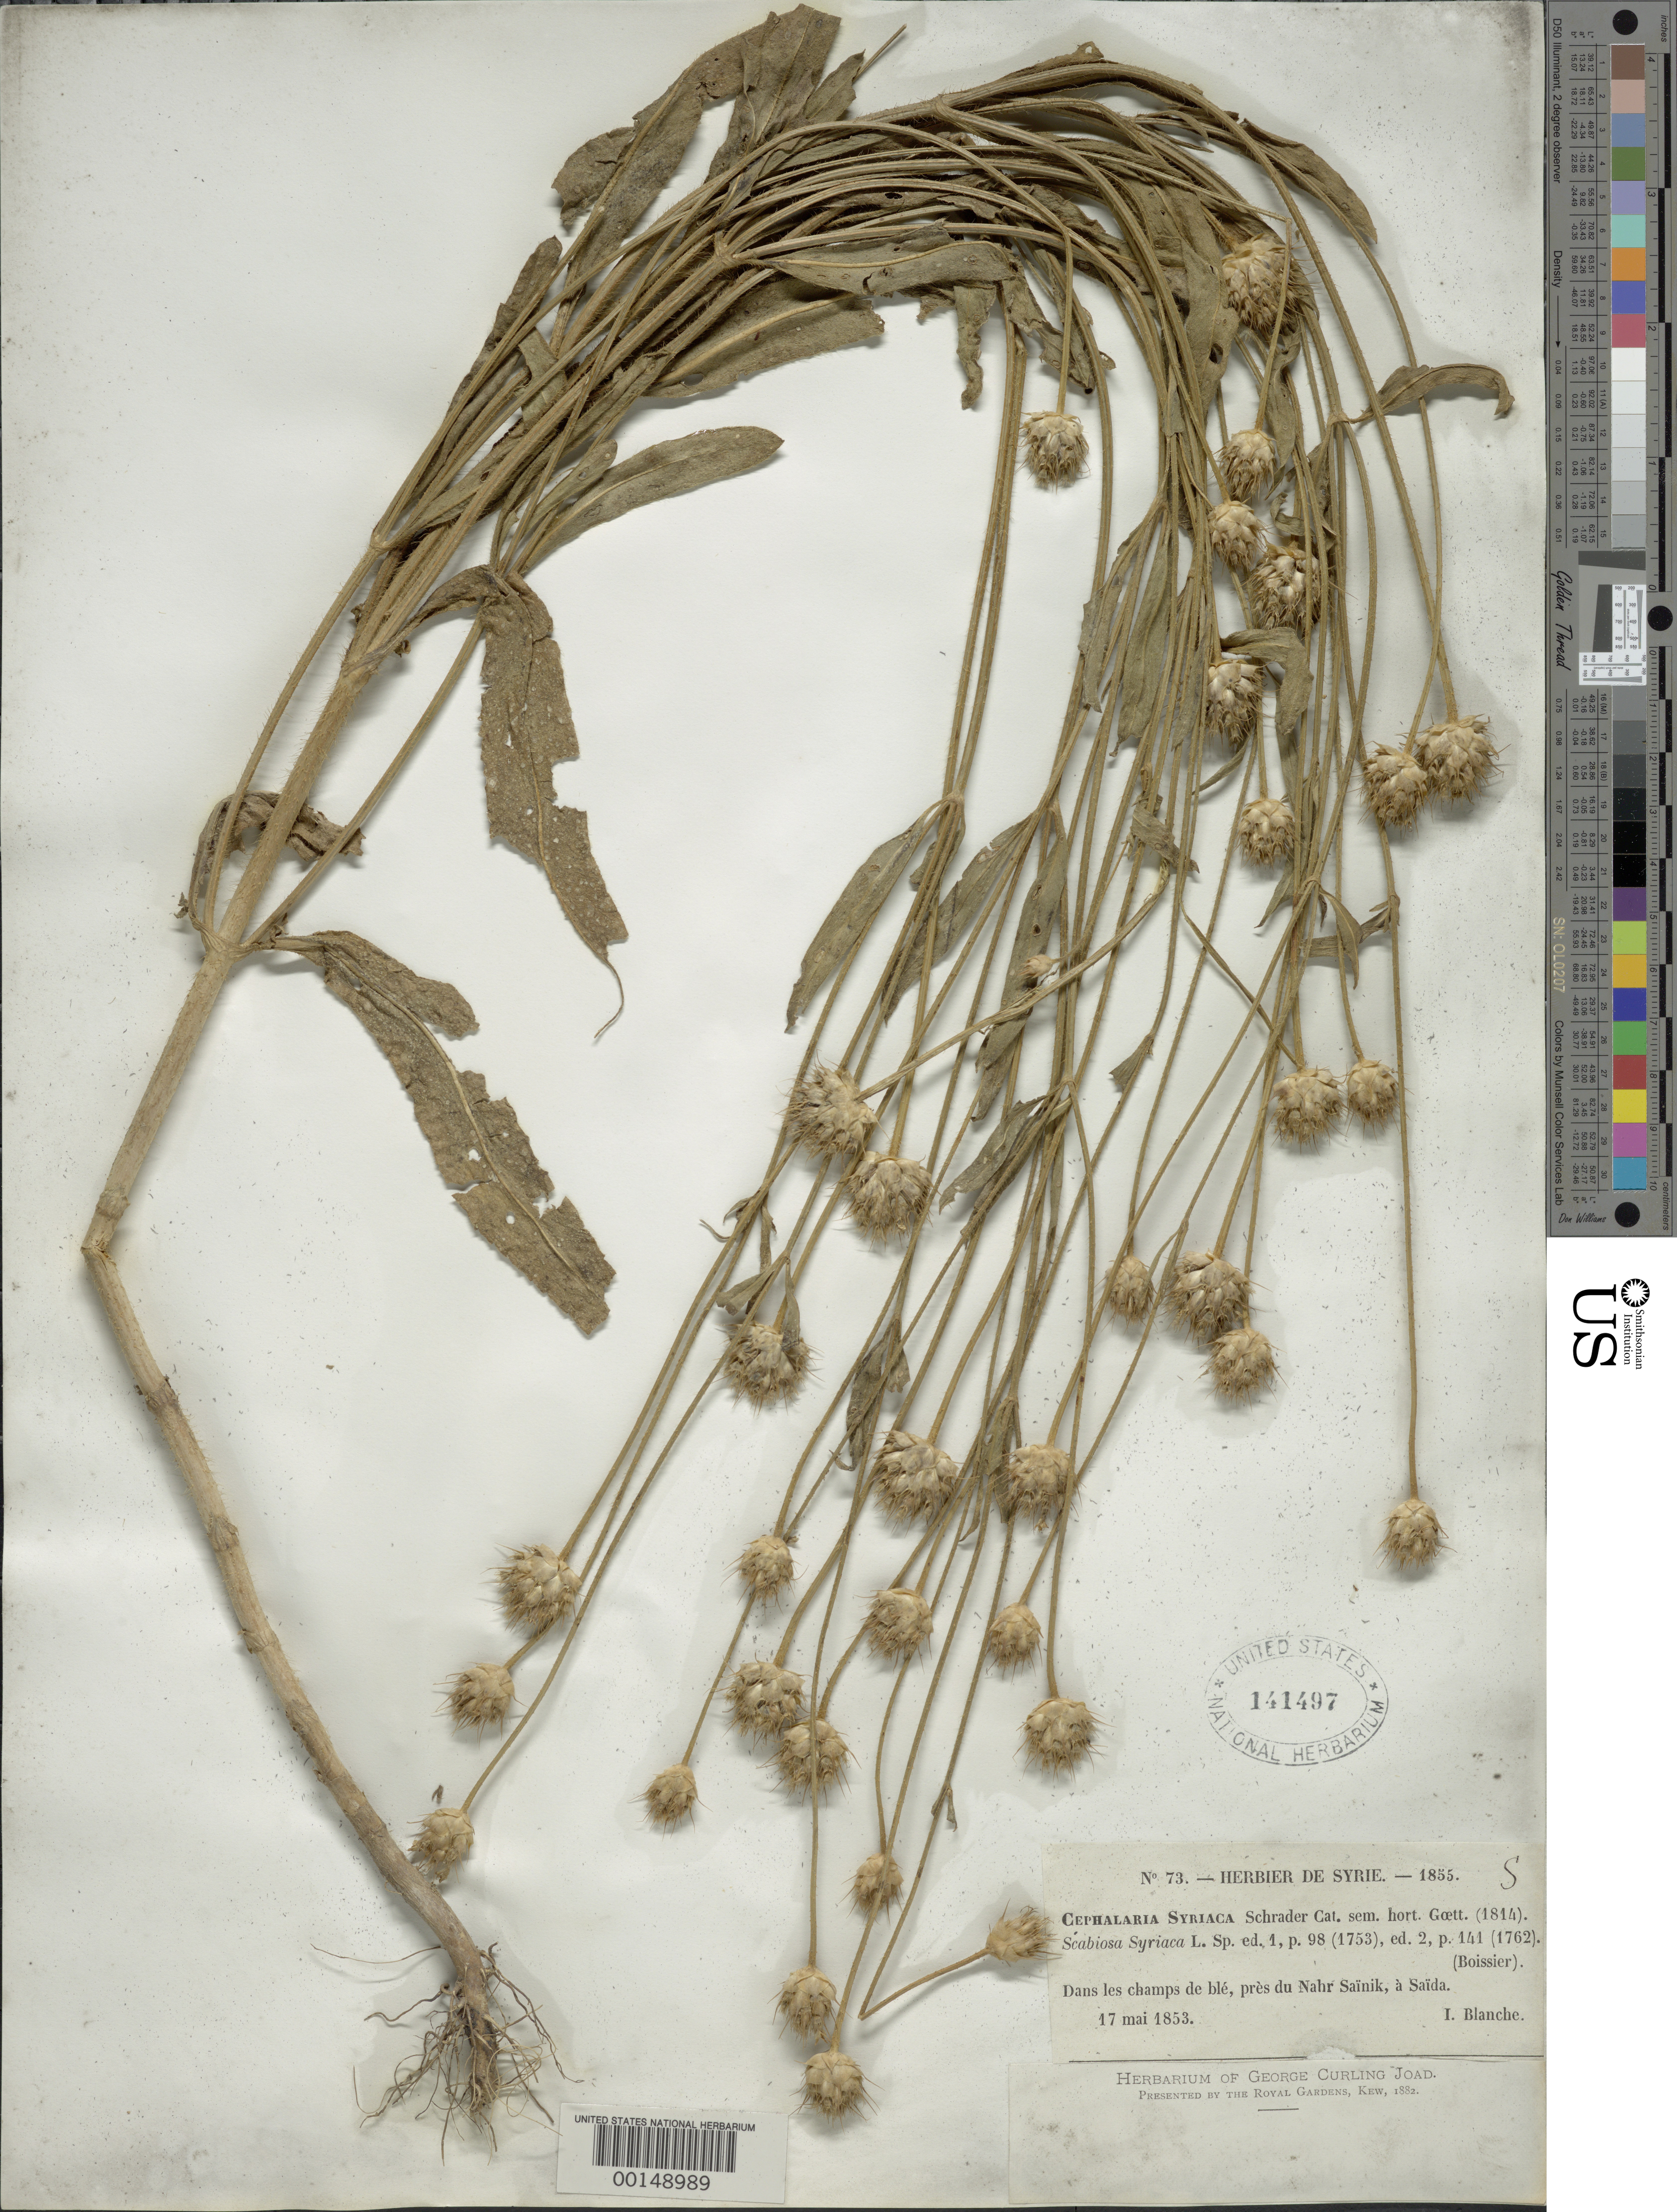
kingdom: Plantae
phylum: Tracheophyta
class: Magnoliopsida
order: Dipsacales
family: Caprifoliaceae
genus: Cephalaria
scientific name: Cephalaria syriaca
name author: Schrad.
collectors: I. Blanche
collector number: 73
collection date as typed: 17 May 1853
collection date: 1853-05-17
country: Syria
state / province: Dara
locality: Dans les champs de Ble, pres u Nahr Sainik, a Saida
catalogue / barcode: US 141497